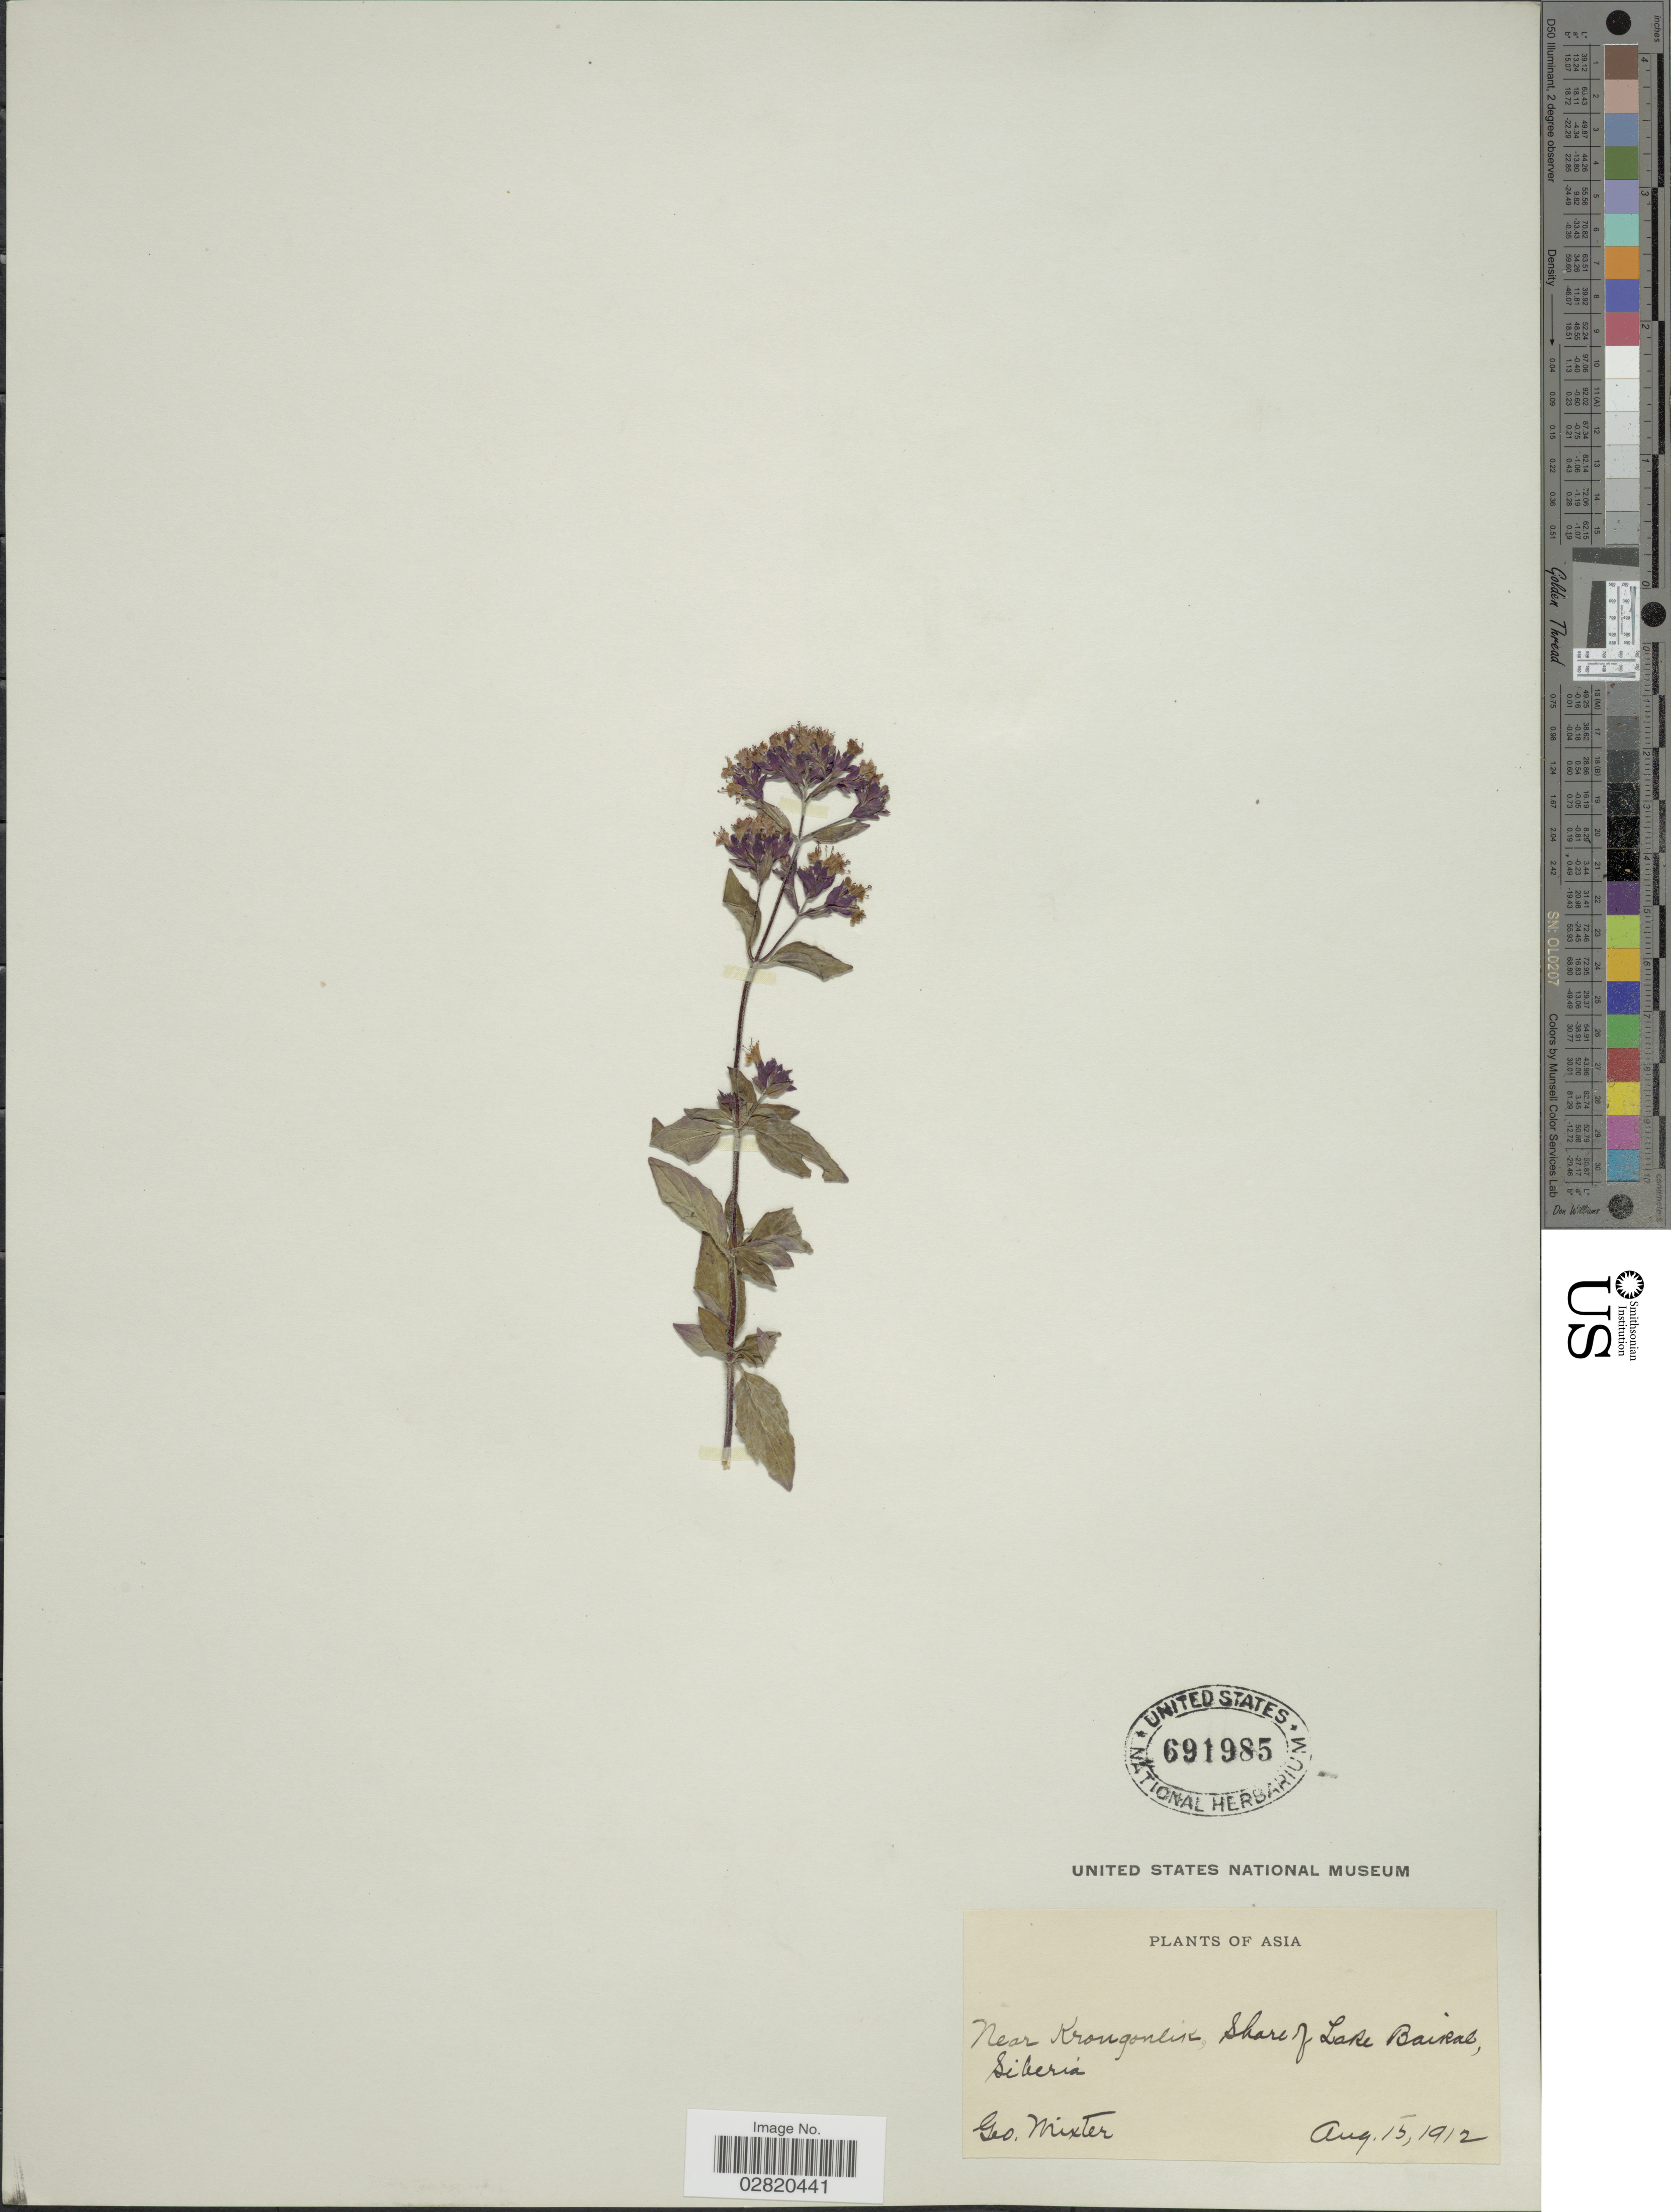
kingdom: Plantae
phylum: Tracheophyta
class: Magnoliopsida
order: Lamiales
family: Lamiaceae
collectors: G. Mixter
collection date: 1912-08-15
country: Russian Federation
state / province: Buryatia / Irkutsk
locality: Near Krongonlik, shore of Lake Baikal. Asia.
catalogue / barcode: US 691985